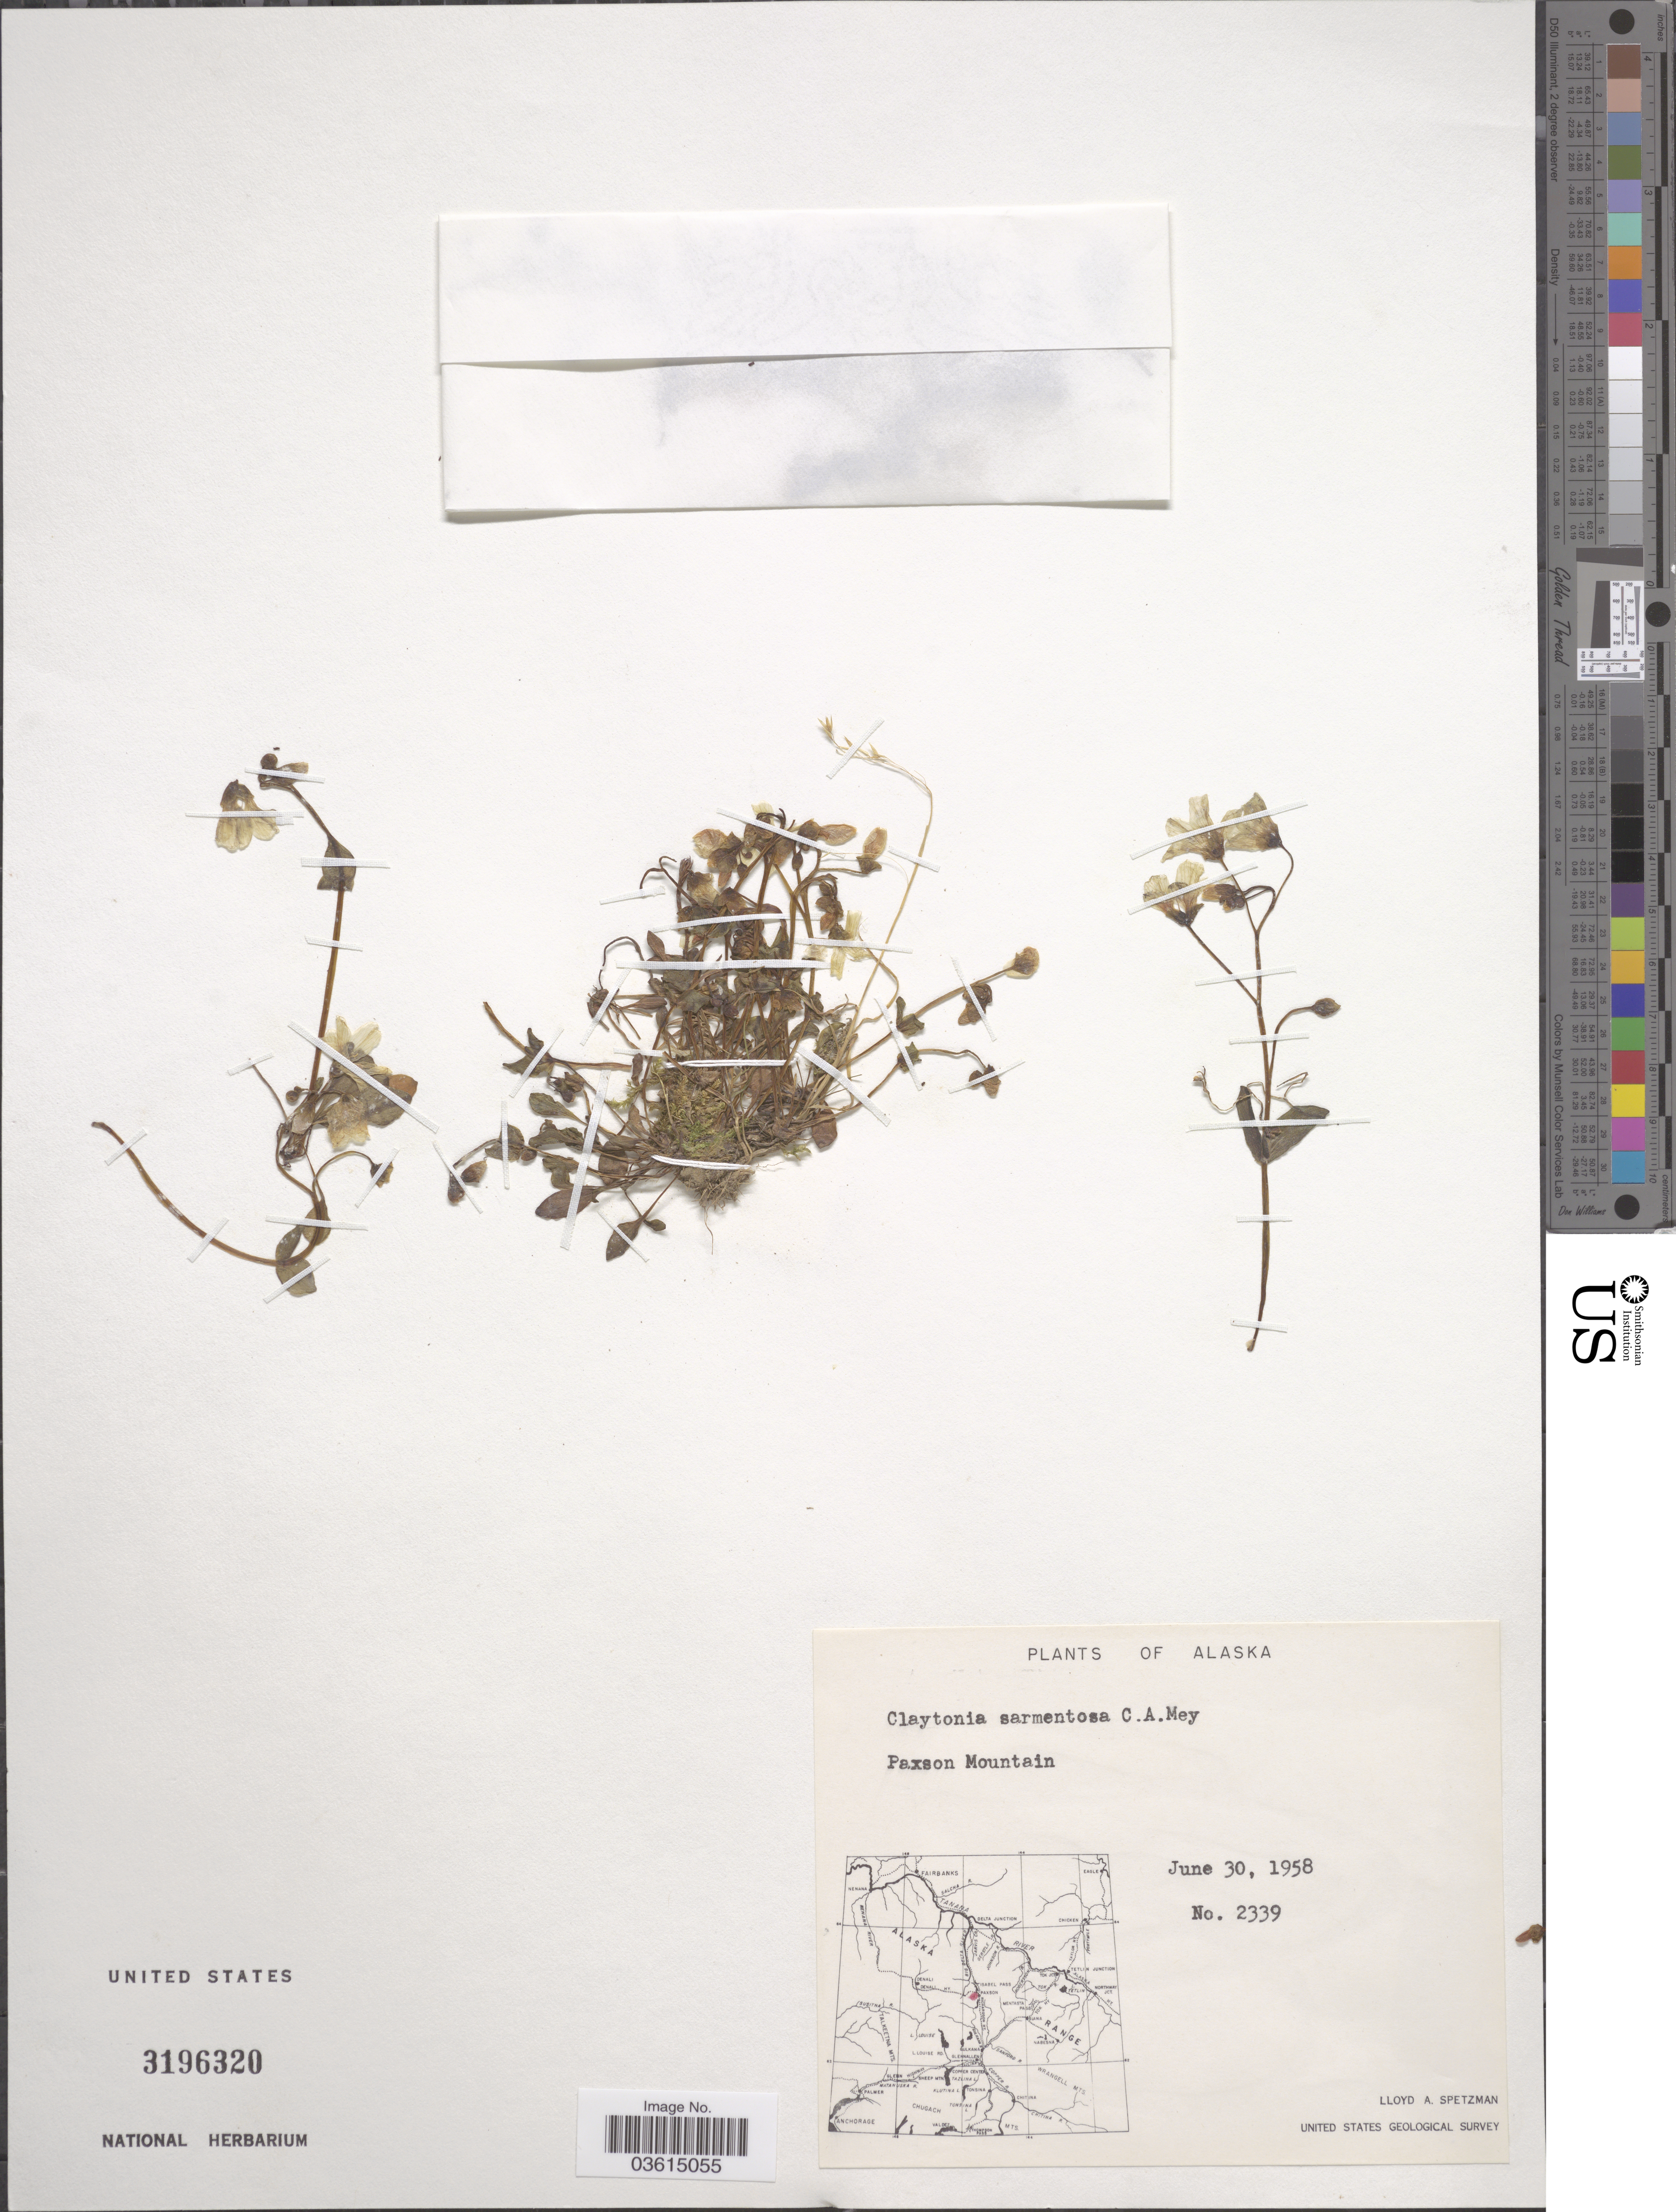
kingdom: Plantae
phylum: Tracheophyta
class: Magnoliopsida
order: Caryophyllales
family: Montiaceae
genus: Claytonia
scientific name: Claytonia sarmentosa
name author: C.A. Mey.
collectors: L. Spetzman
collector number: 2339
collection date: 1958-06-30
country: United States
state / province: Alaska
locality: Paxson Mountain.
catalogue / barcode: US 3196320